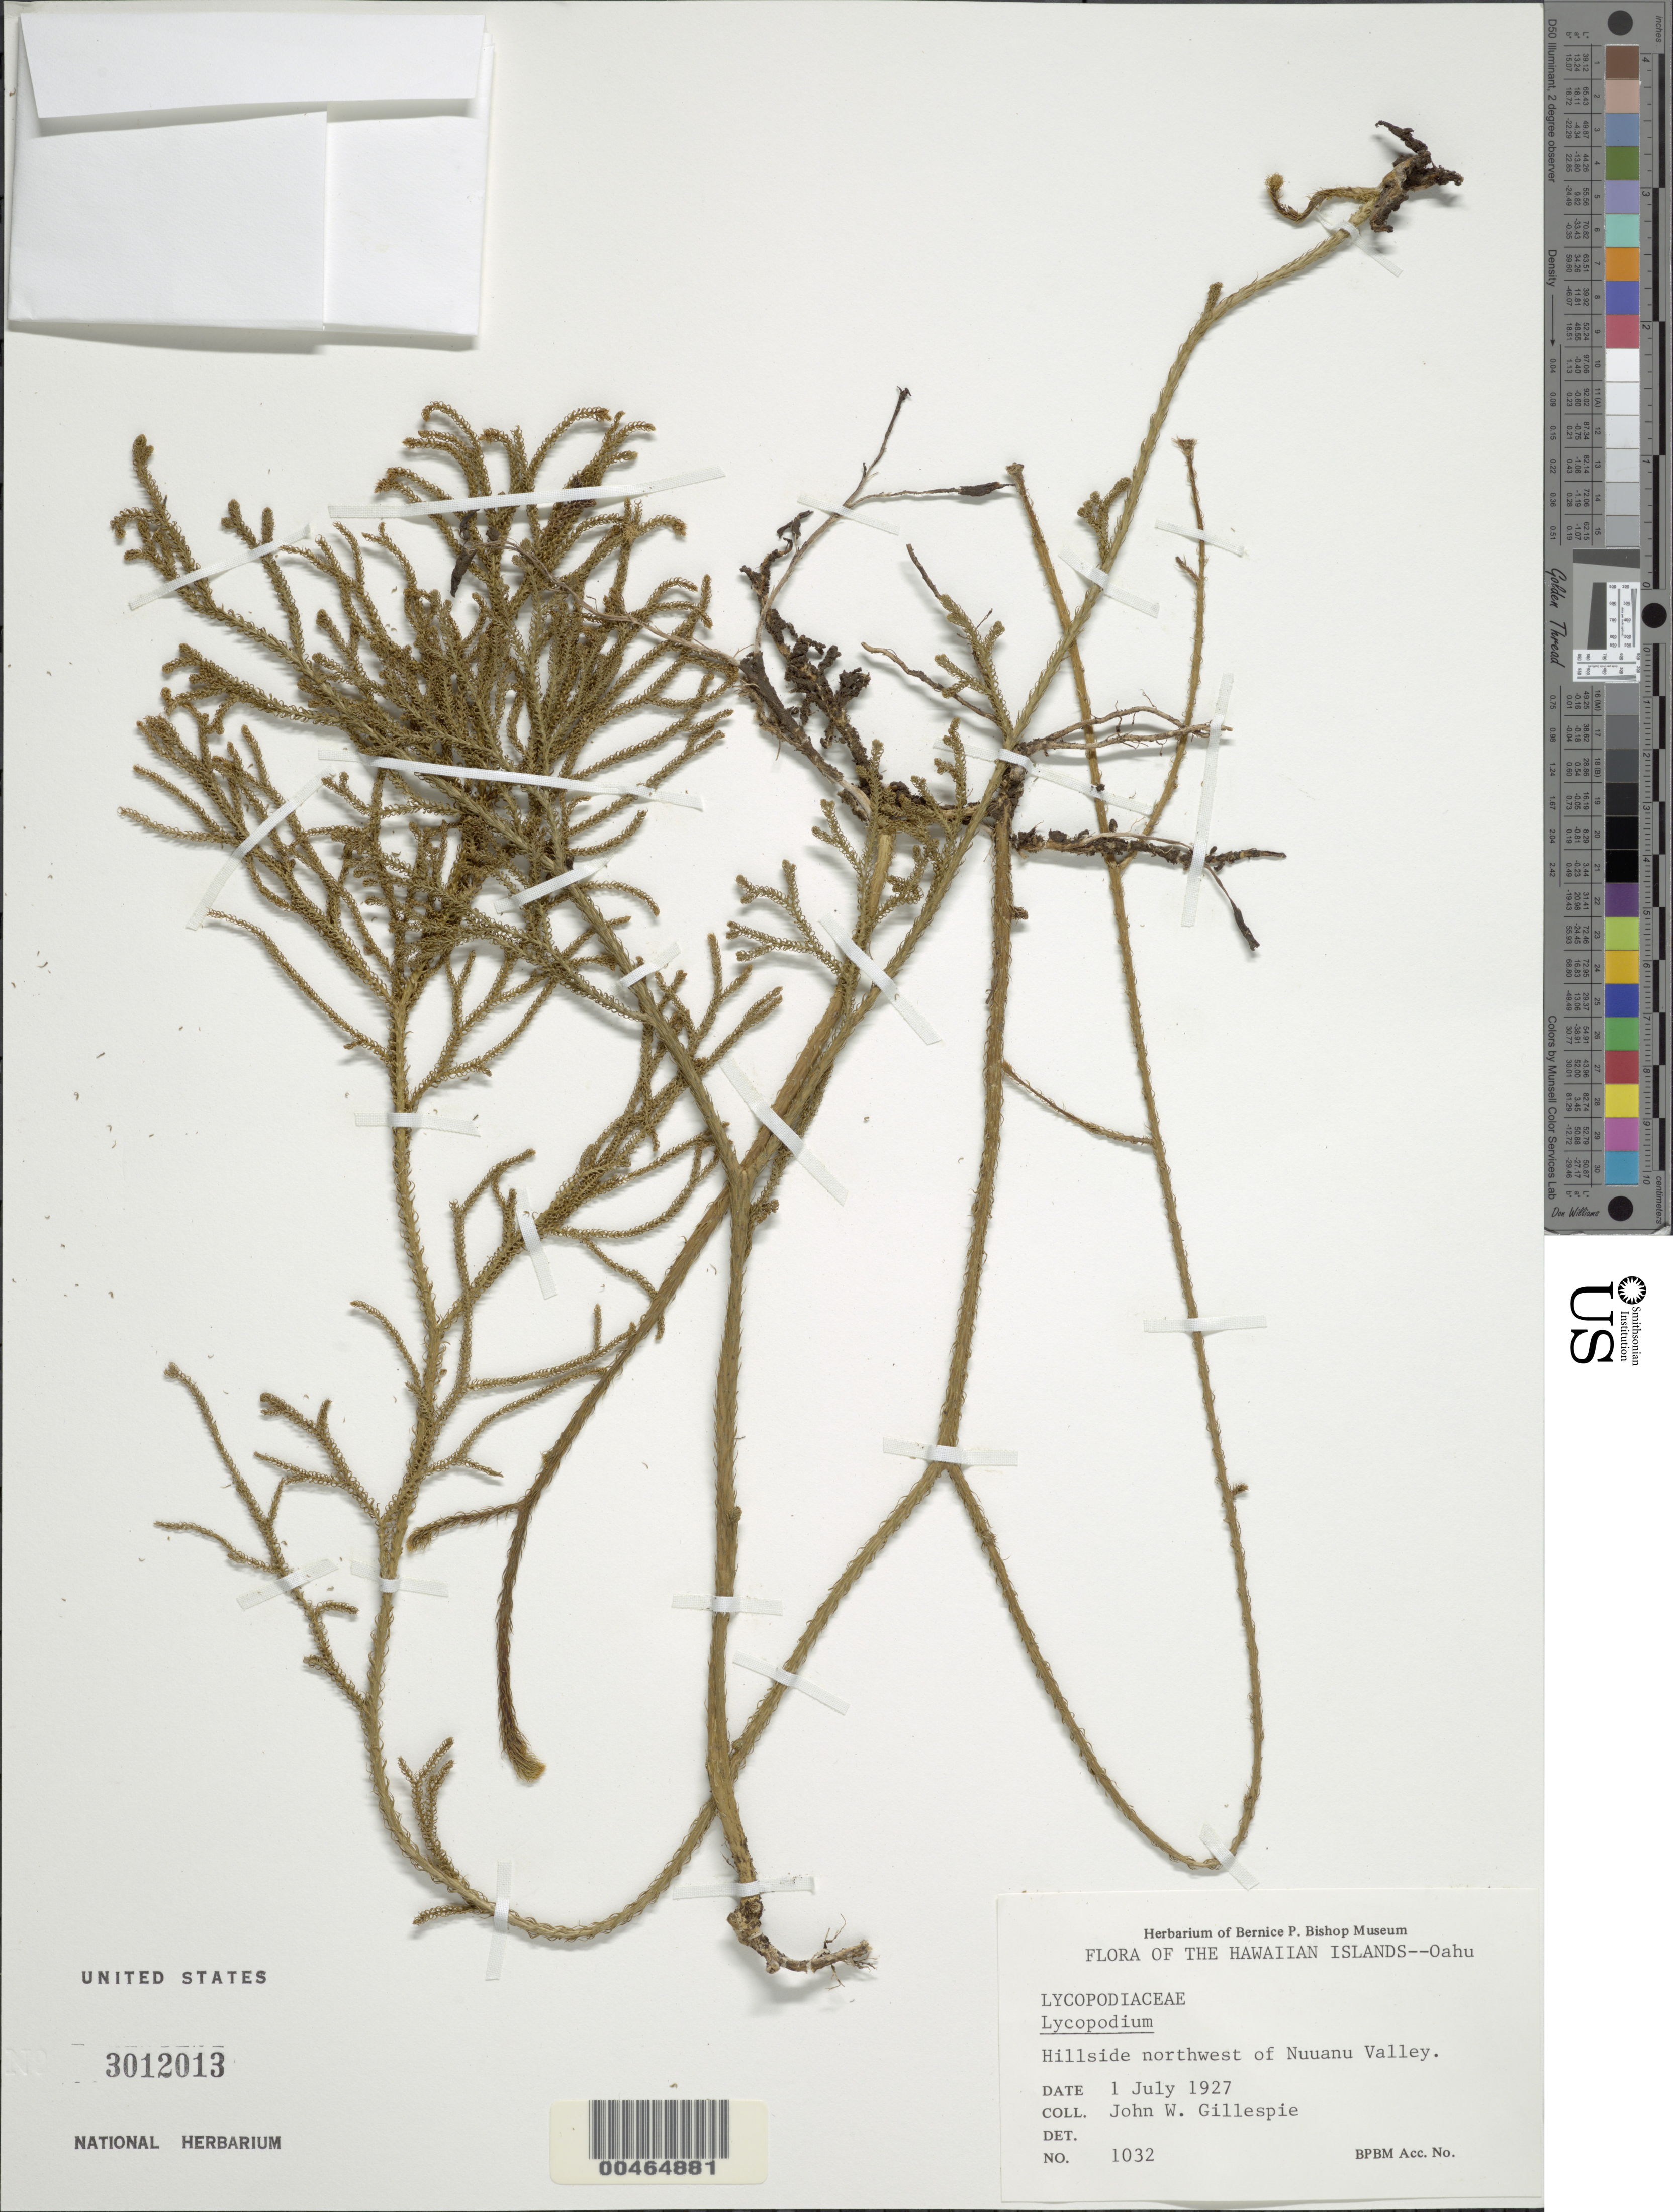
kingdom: Plantae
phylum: Tracheophyta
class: Lycopodiopsida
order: Lycopodiales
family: Lycopodiaceae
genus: Palhinhaea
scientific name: Palhinhaea cernua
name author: (L.) Vasc. & Franco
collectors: J. W. Gillespie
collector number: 1032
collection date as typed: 1 Jul 1927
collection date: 1927-07-01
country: United States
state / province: Hawaii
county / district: Honolulu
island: Oahu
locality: Hillside NW of Nuuanu Valley, Oahu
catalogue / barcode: US 3012013